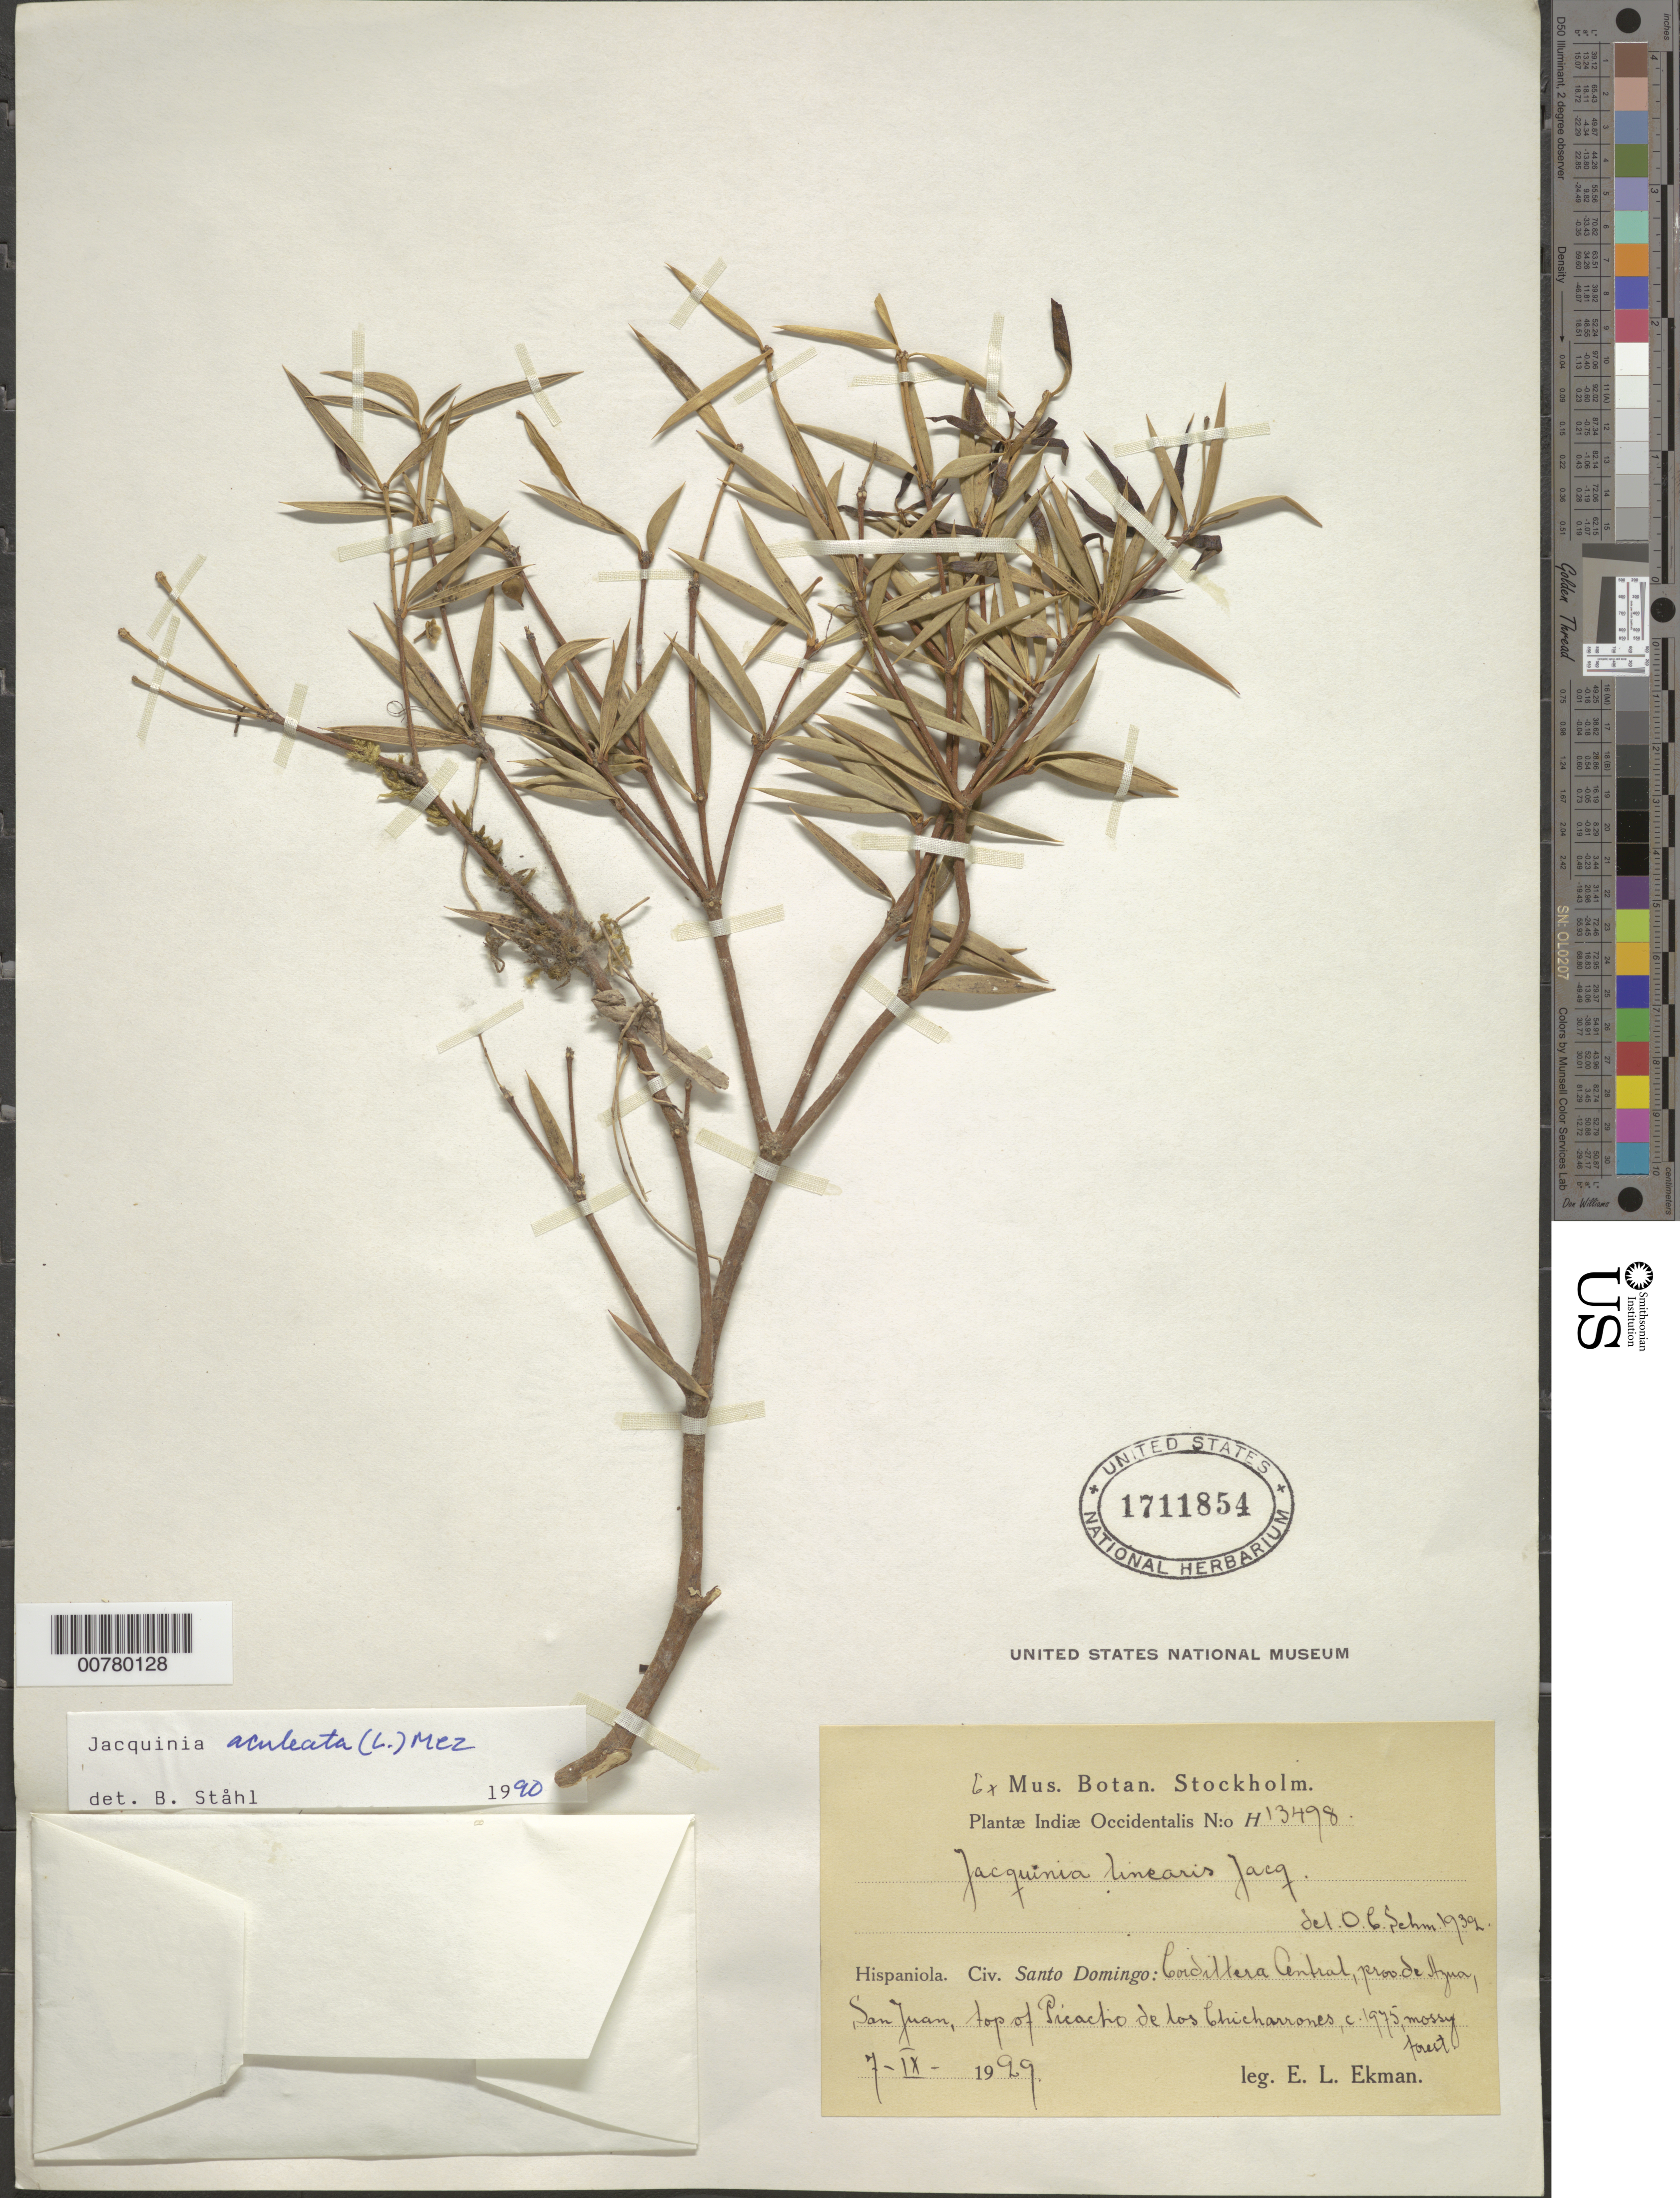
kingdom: Plantae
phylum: Tracheophyta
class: Magnoliopsida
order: Ericales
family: Primulaceae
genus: Jacquinia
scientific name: Jacquinia aculeata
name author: (L.) Mez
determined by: Ståhl, B.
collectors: E. L. Ekman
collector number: H 13498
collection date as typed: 07 Sep 1929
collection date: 1929-09-07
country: Dominican Republic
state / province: Azua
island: Hispaniola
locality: Cordillera Central, San Juan, top of Picacho de los Chicharrones.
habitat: Mossy forest.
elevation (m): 1975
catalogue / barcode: US 1711854